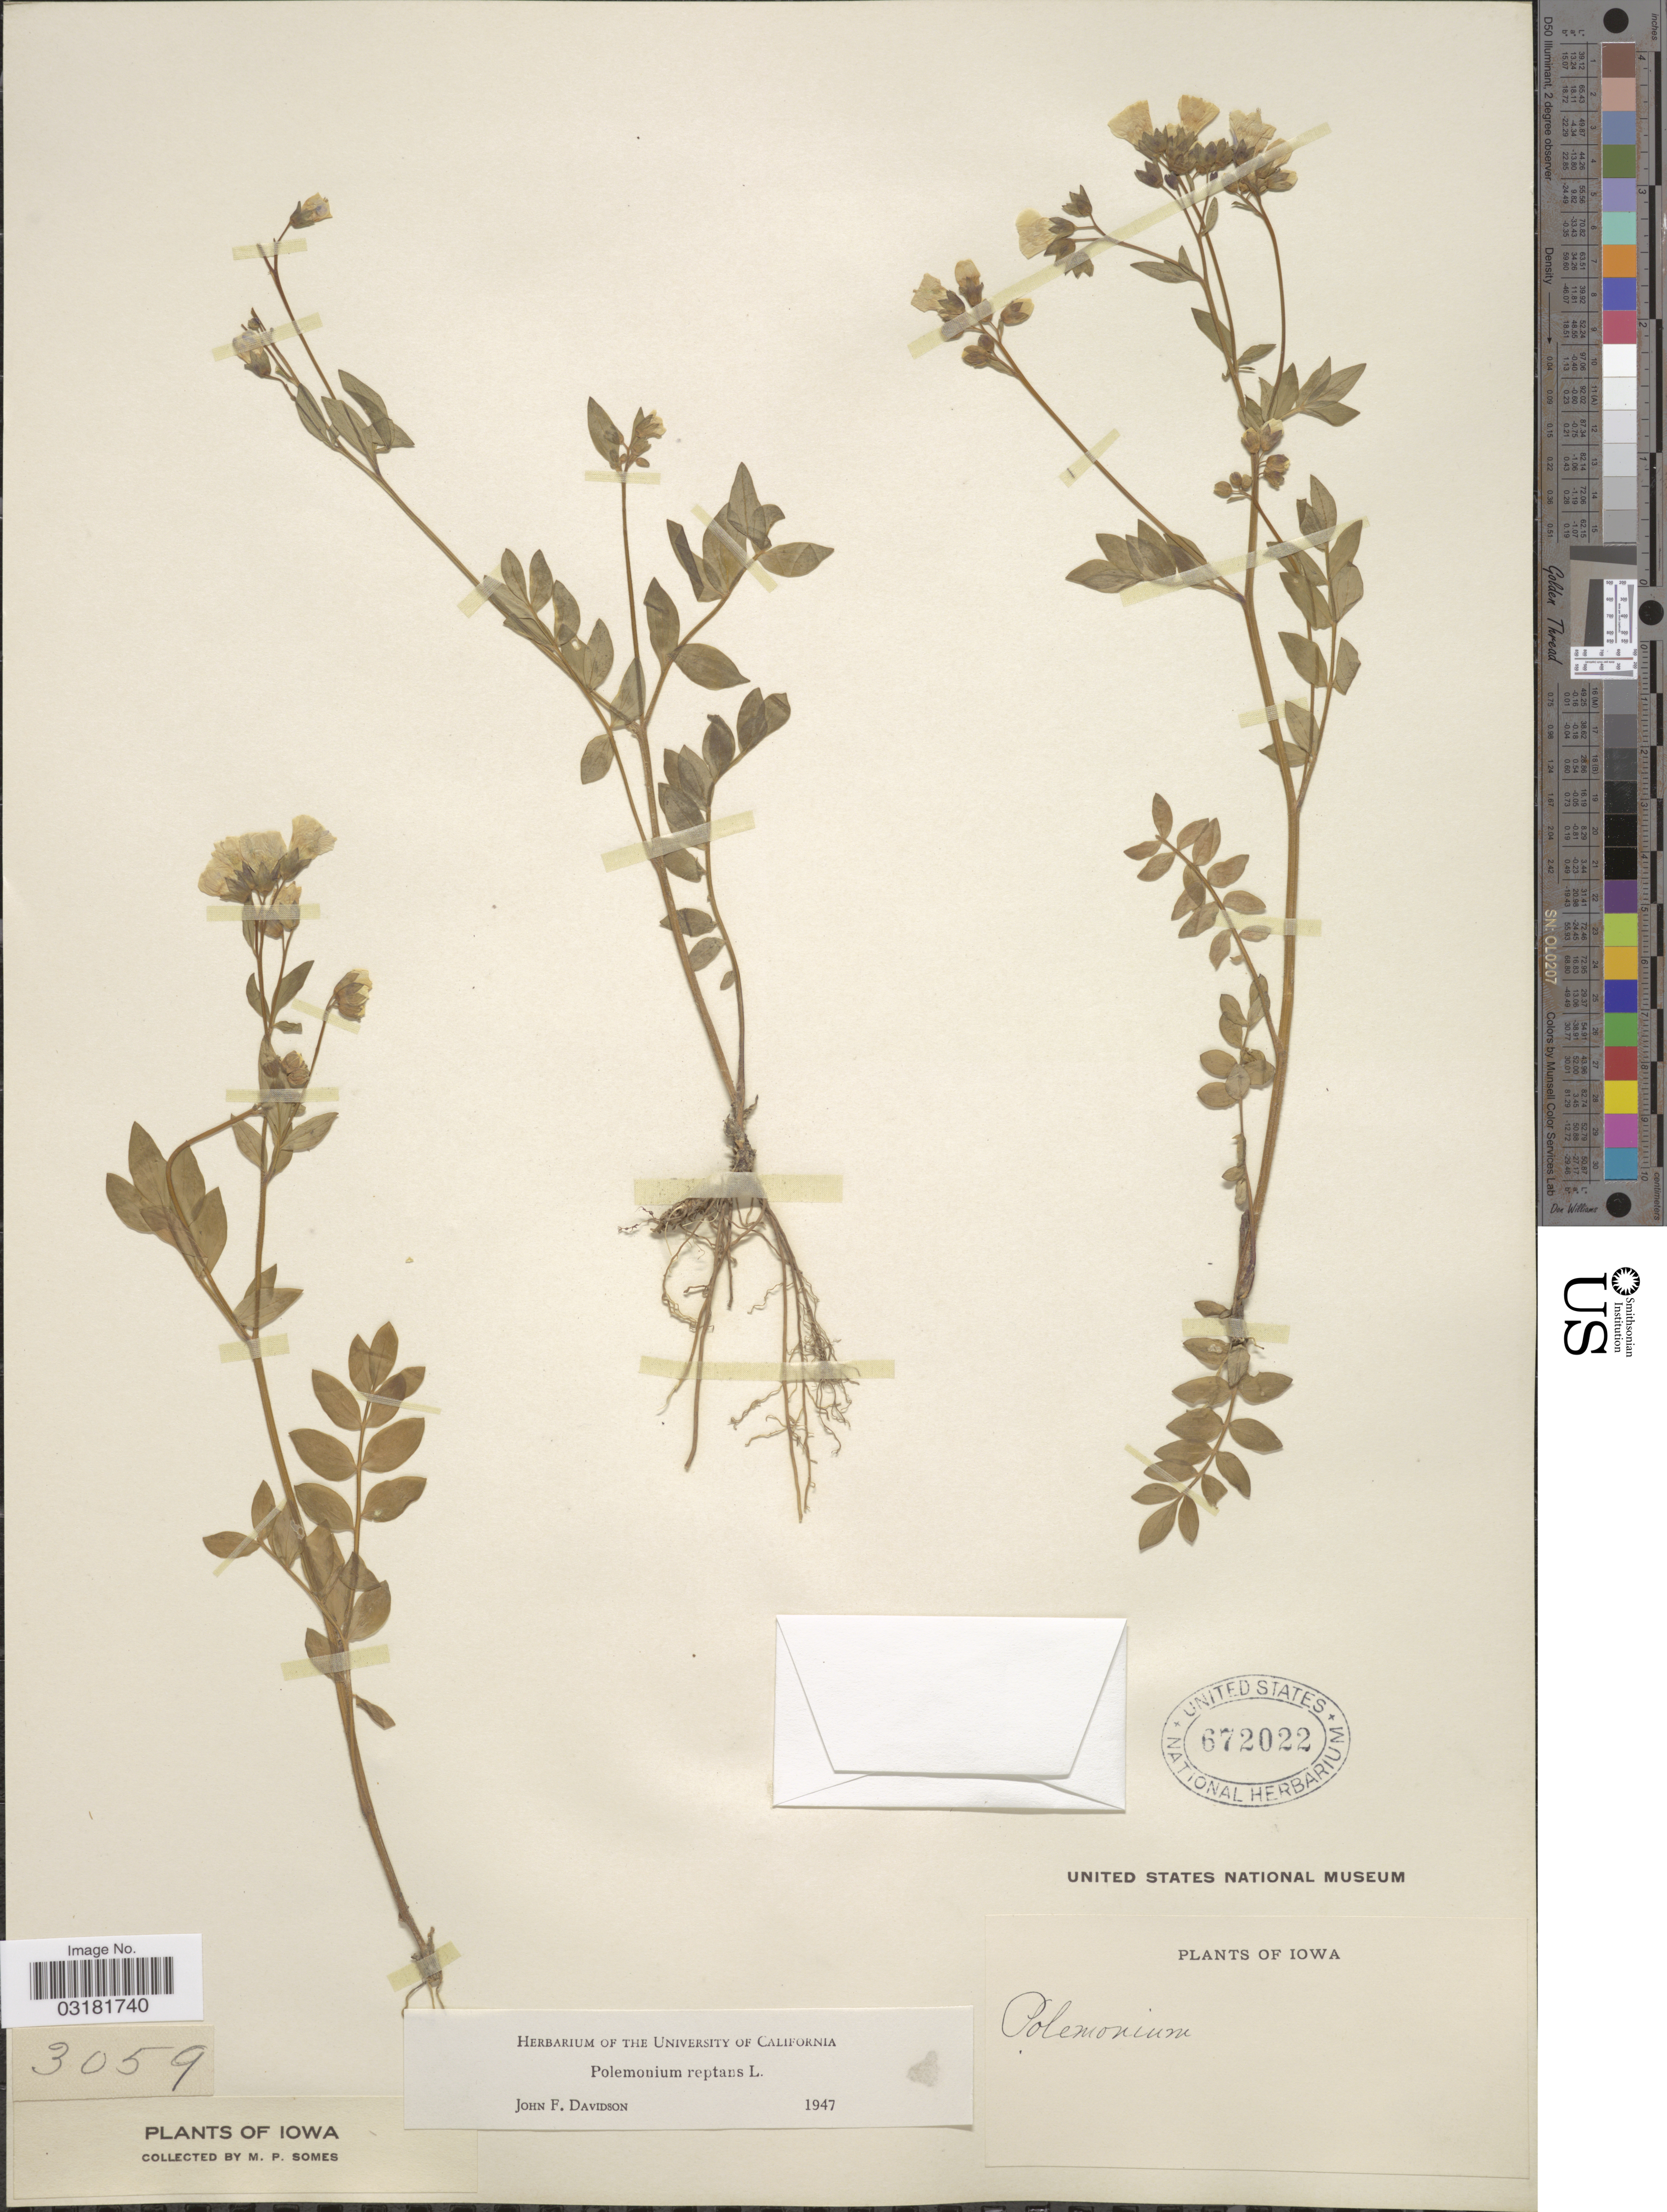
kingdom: Plantae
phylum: Tracheophyta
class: Magnoliopsida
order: Ericales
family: Polemoniaceae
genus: Polemonium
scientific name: Polemonium reptans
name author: L.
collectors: M. Somes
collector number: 3059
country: United States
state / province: Iowa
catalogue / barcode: US 672022